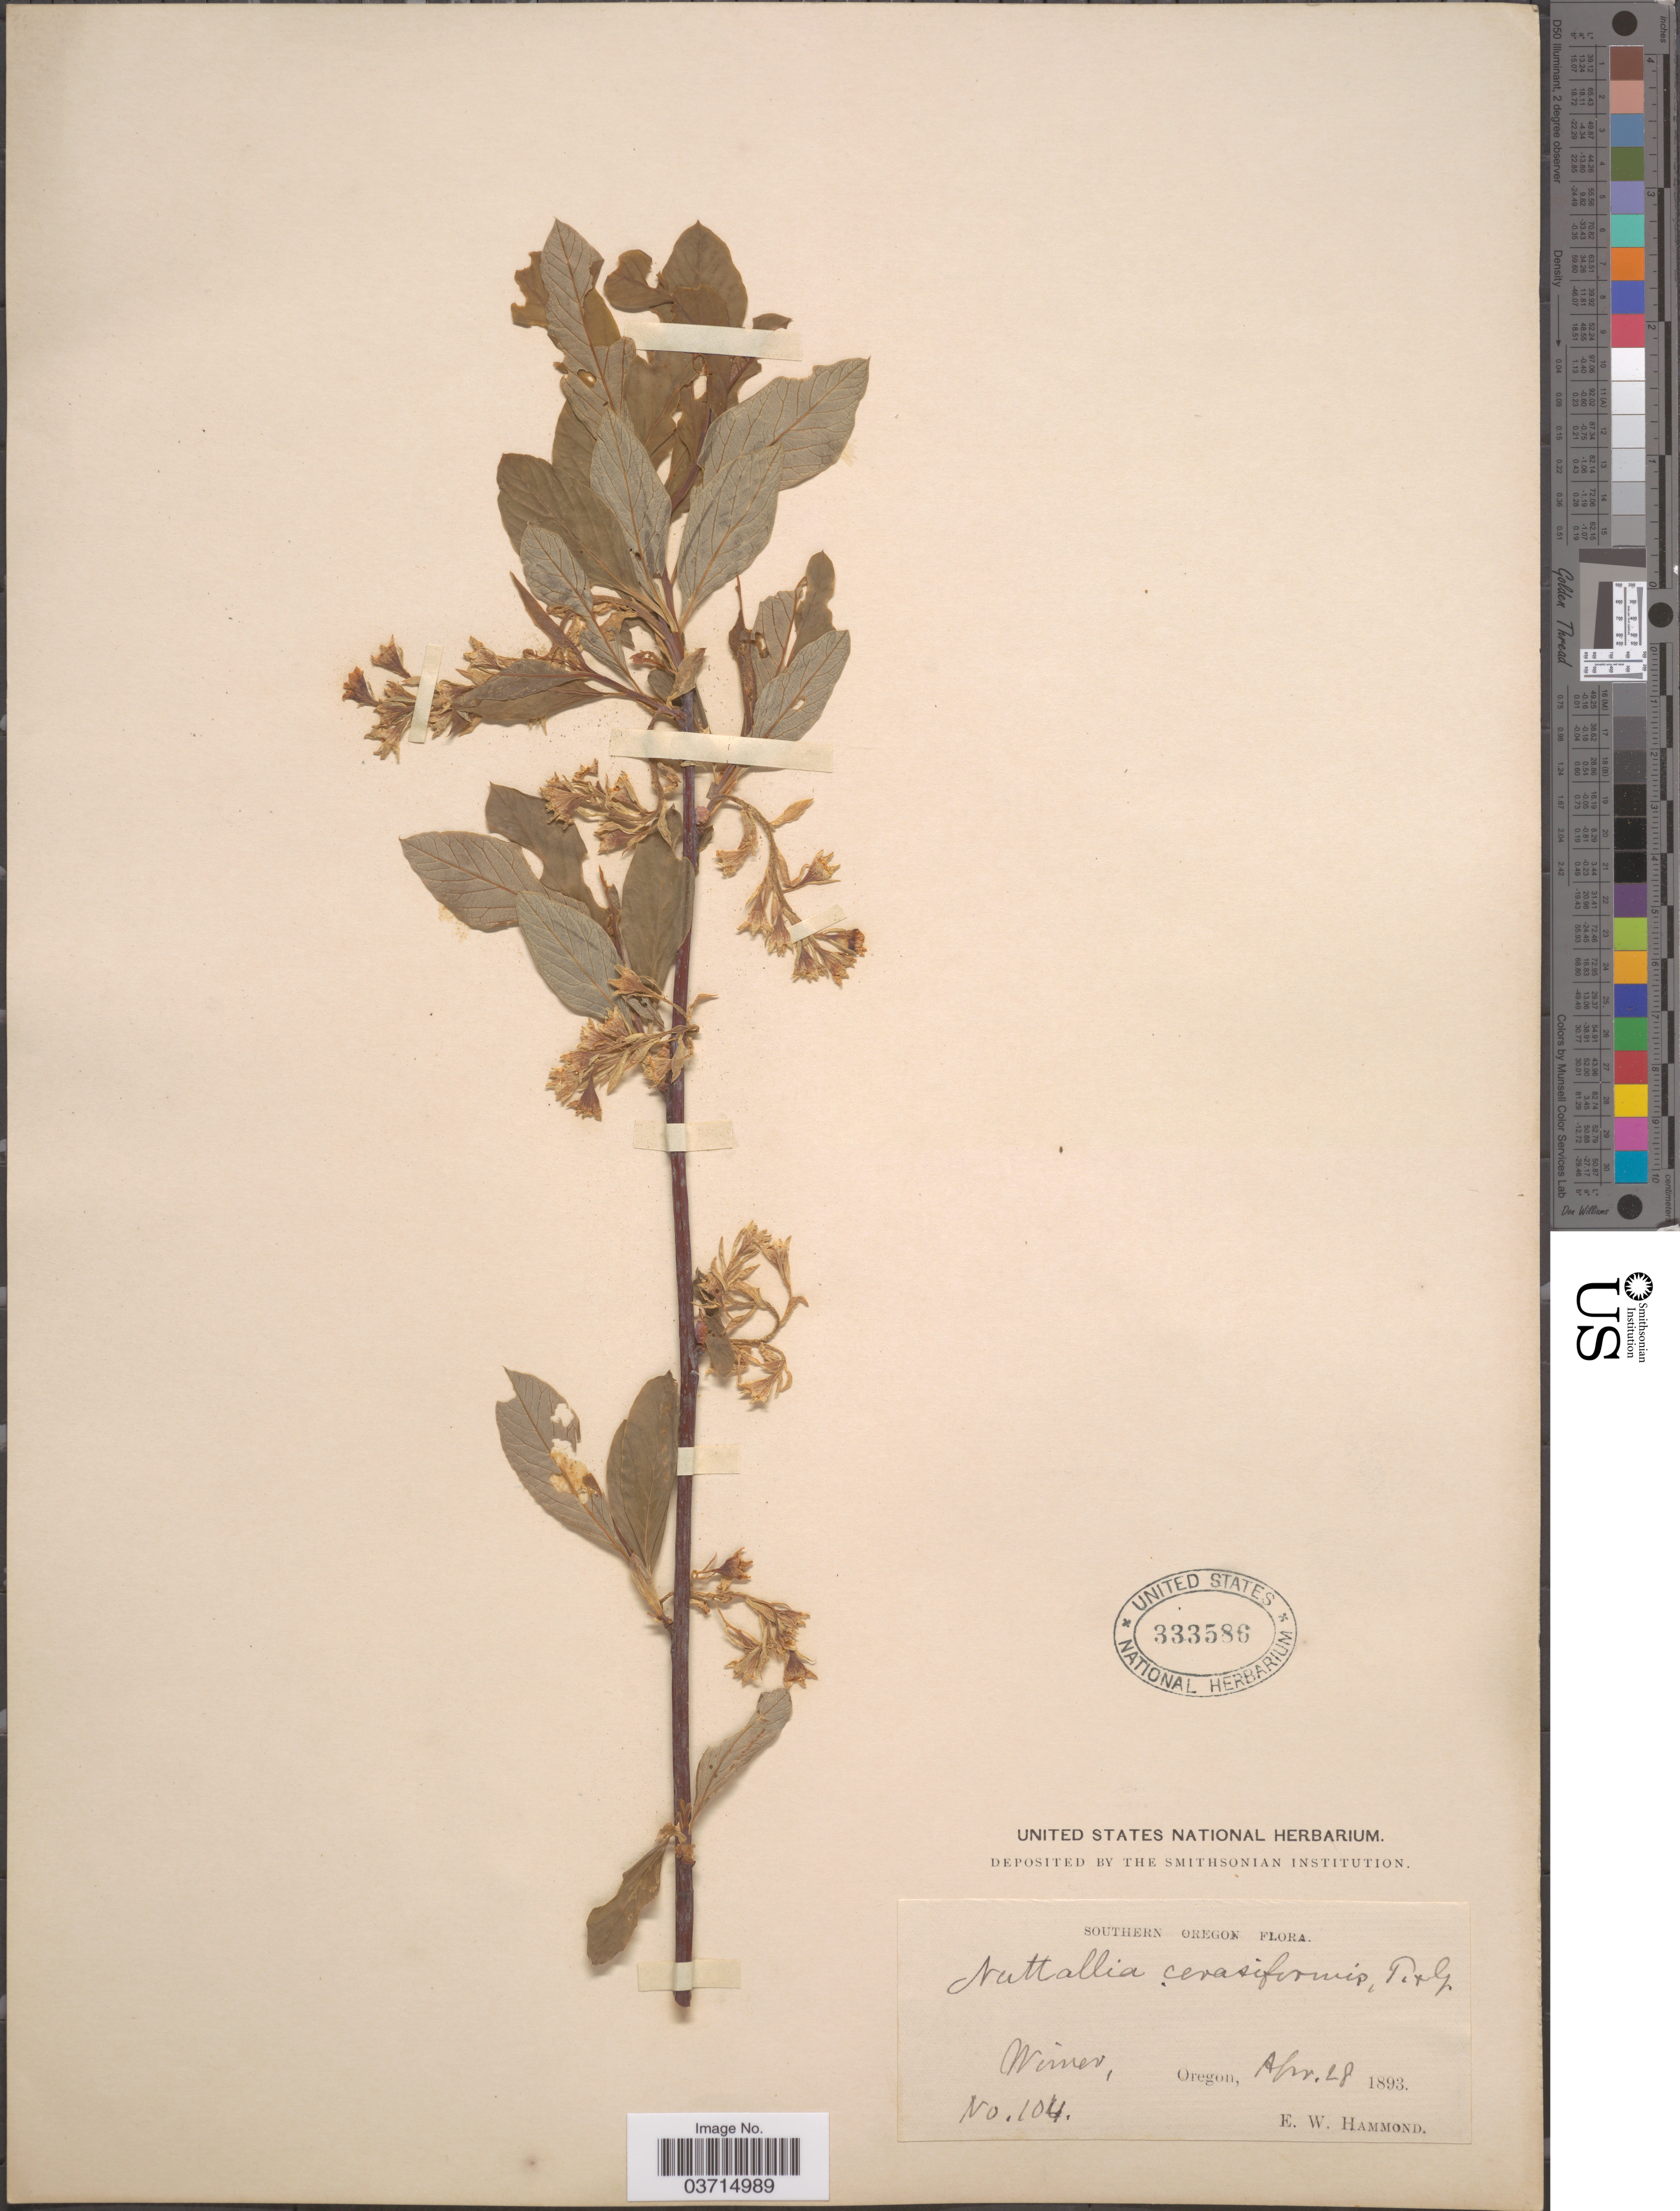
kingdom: Plantae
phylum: Tracheophyta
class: Magnoliopsida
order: Rosales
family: Rosaceae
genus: Oemleria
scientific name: Oemleria cerasiformis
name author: (Torr. & A. Gray ex Hook. & Arn.) J.W. Landon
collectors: E. Hammond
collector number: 104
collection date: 1893-04-28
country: United States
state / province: Oregon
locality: Southern Oregon. Wimer.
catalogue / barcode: US 333586